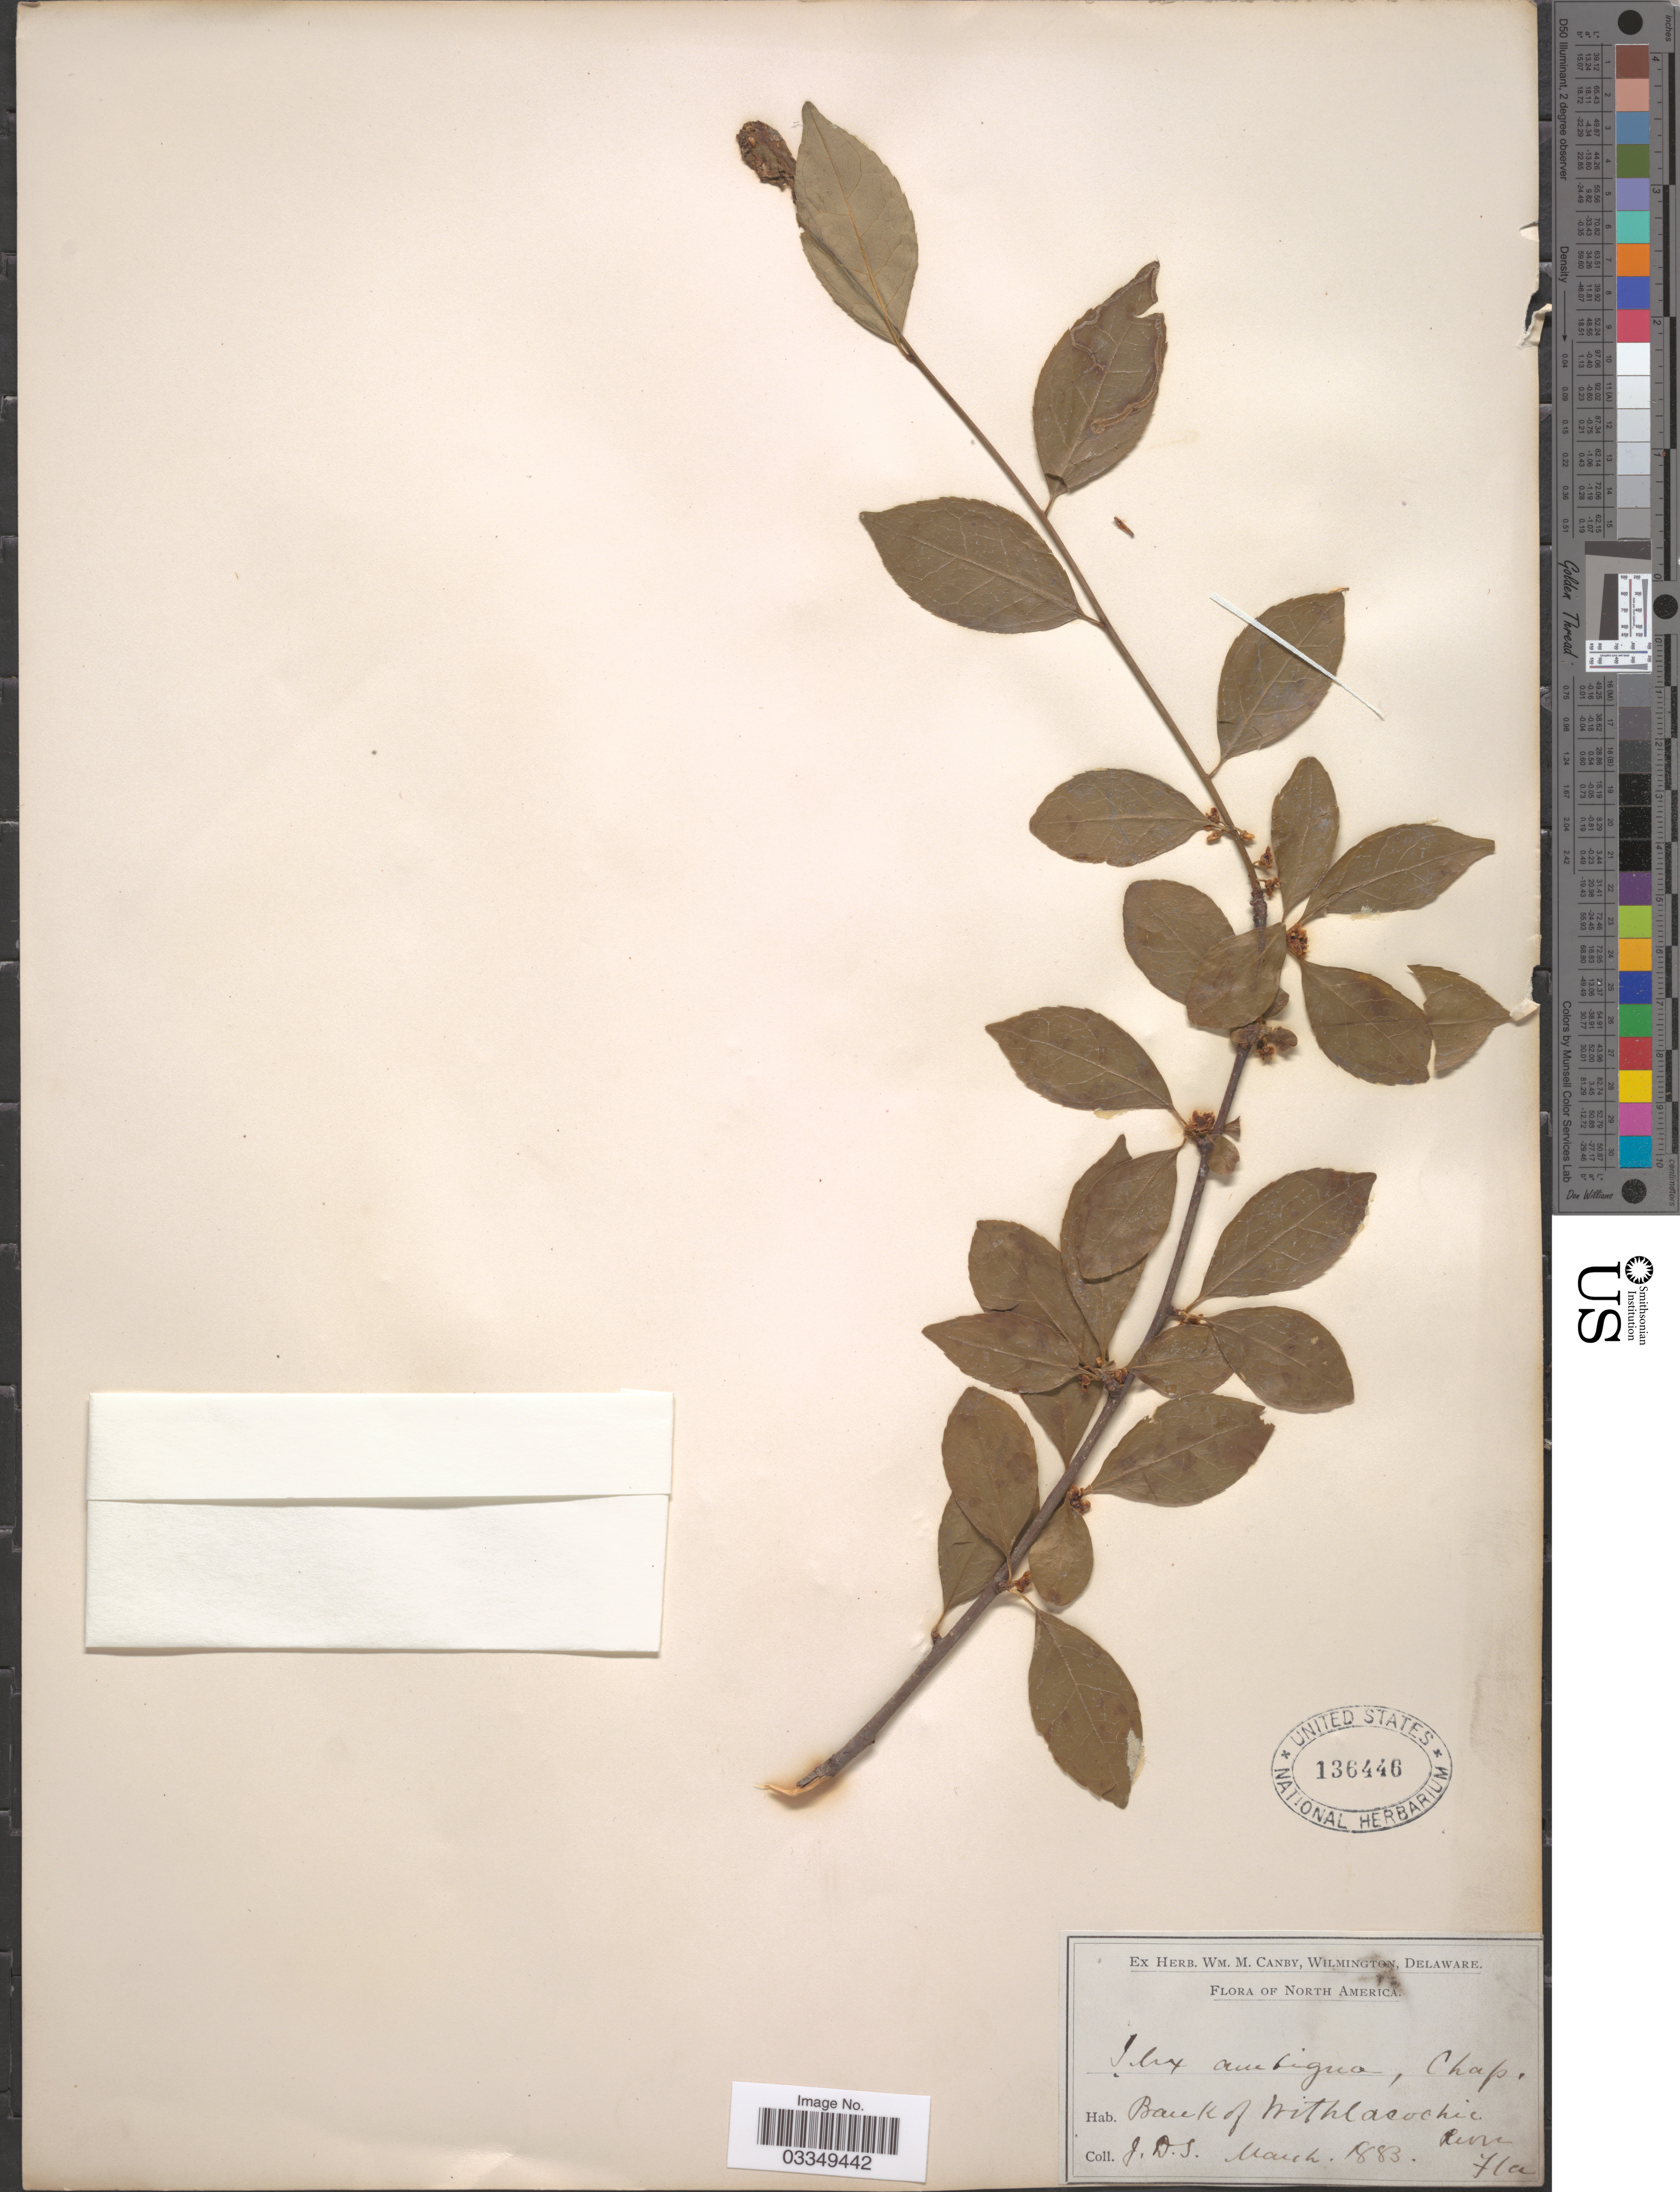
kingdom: Plantae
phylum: Tracheophyta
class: Magnoliopsida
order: Aquifoliales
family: Aquifoliaceae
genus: Ilex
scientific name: Ilex ambigua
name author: Chapm.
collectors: J. D. S.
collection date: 1883-03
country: United States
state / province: Florida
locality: Bank of Withlacoochee River.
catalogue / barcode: US 136446